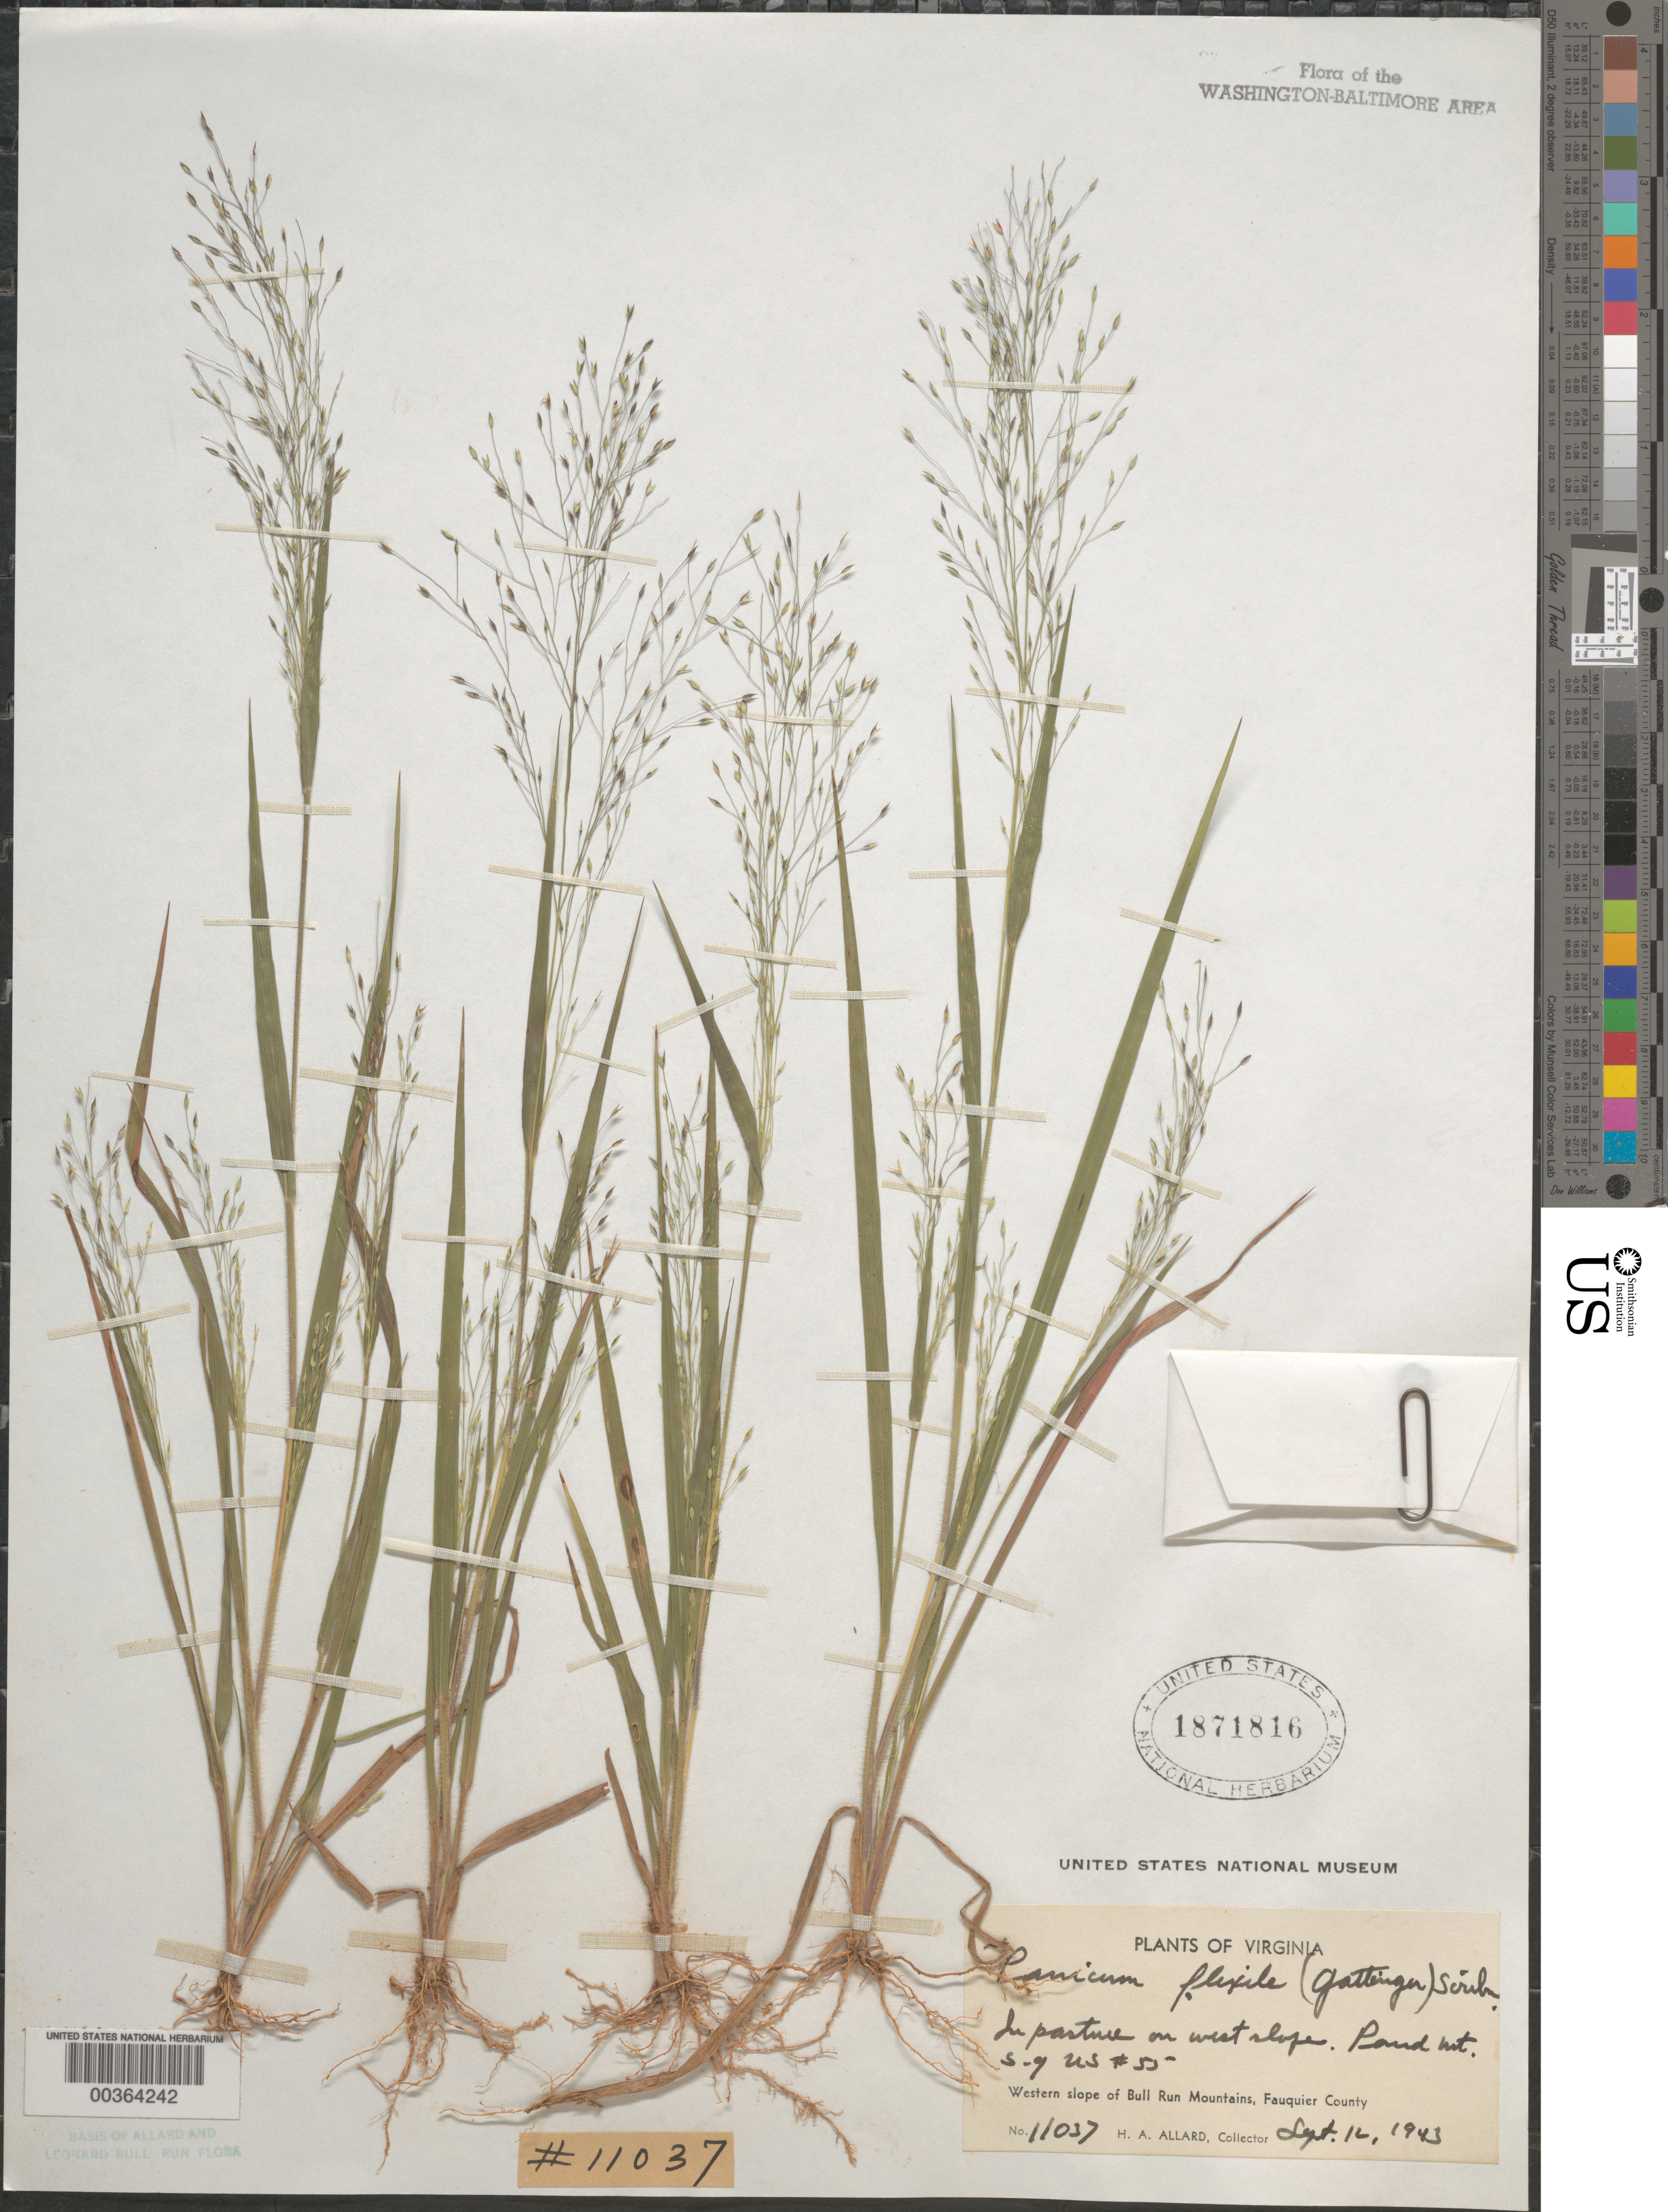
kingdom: Plantae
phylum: Tracheophyta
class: Liliopsida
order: Poales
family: Poaceae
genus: Panicum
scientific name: Panicum flexile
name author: (Gatt.) Scribn.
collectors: H. A. Allard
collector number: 11037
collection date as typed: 16 Sep 1943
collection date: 1943-09-16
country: United States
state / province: Virginia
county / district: Fauquier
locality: Pond Mountain, south of Route 55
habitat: In pasture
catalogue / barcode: US 1871816